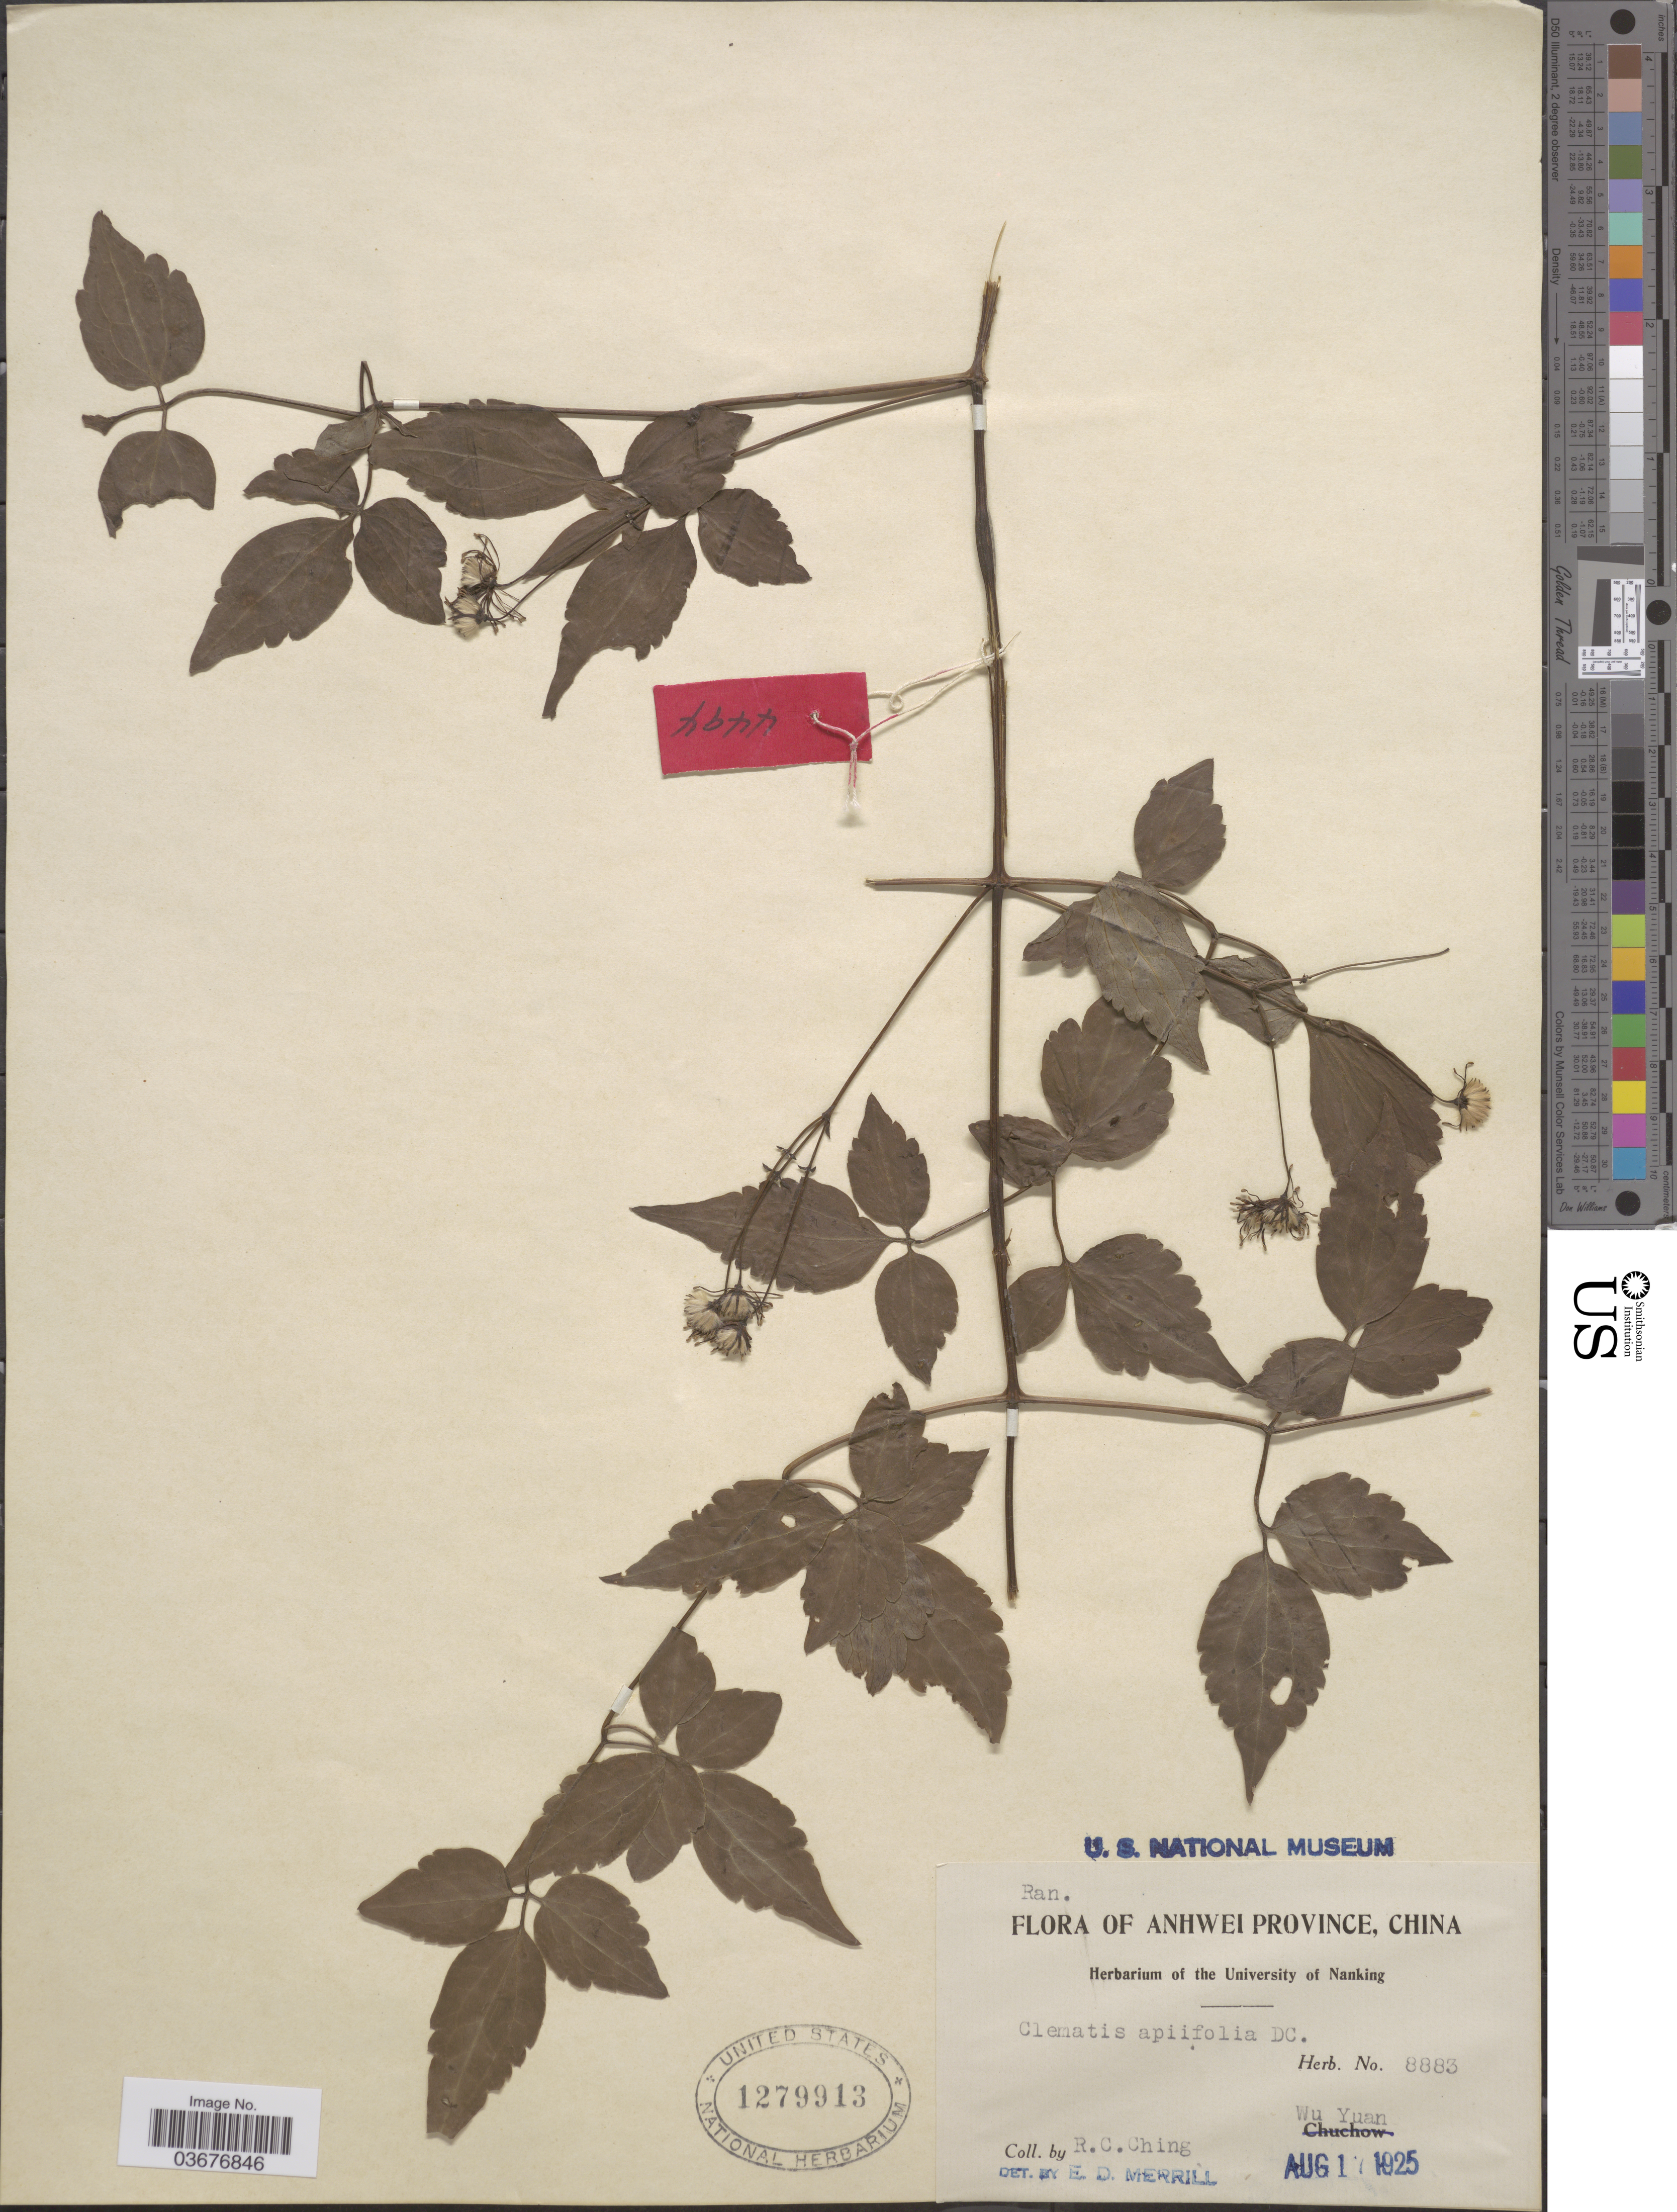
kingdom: Plantae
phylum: Tracheophyta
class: Magnoliopsida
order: Ranunculales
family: Ranunculaceae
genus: Clematis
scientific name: Clematis apiifolia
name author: DC.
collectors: R. C. Ching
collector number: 8883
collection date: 1925-08-17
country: China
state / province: Anhui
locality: Anhwei Province. Wu Yuan.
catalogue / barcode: US 1279913